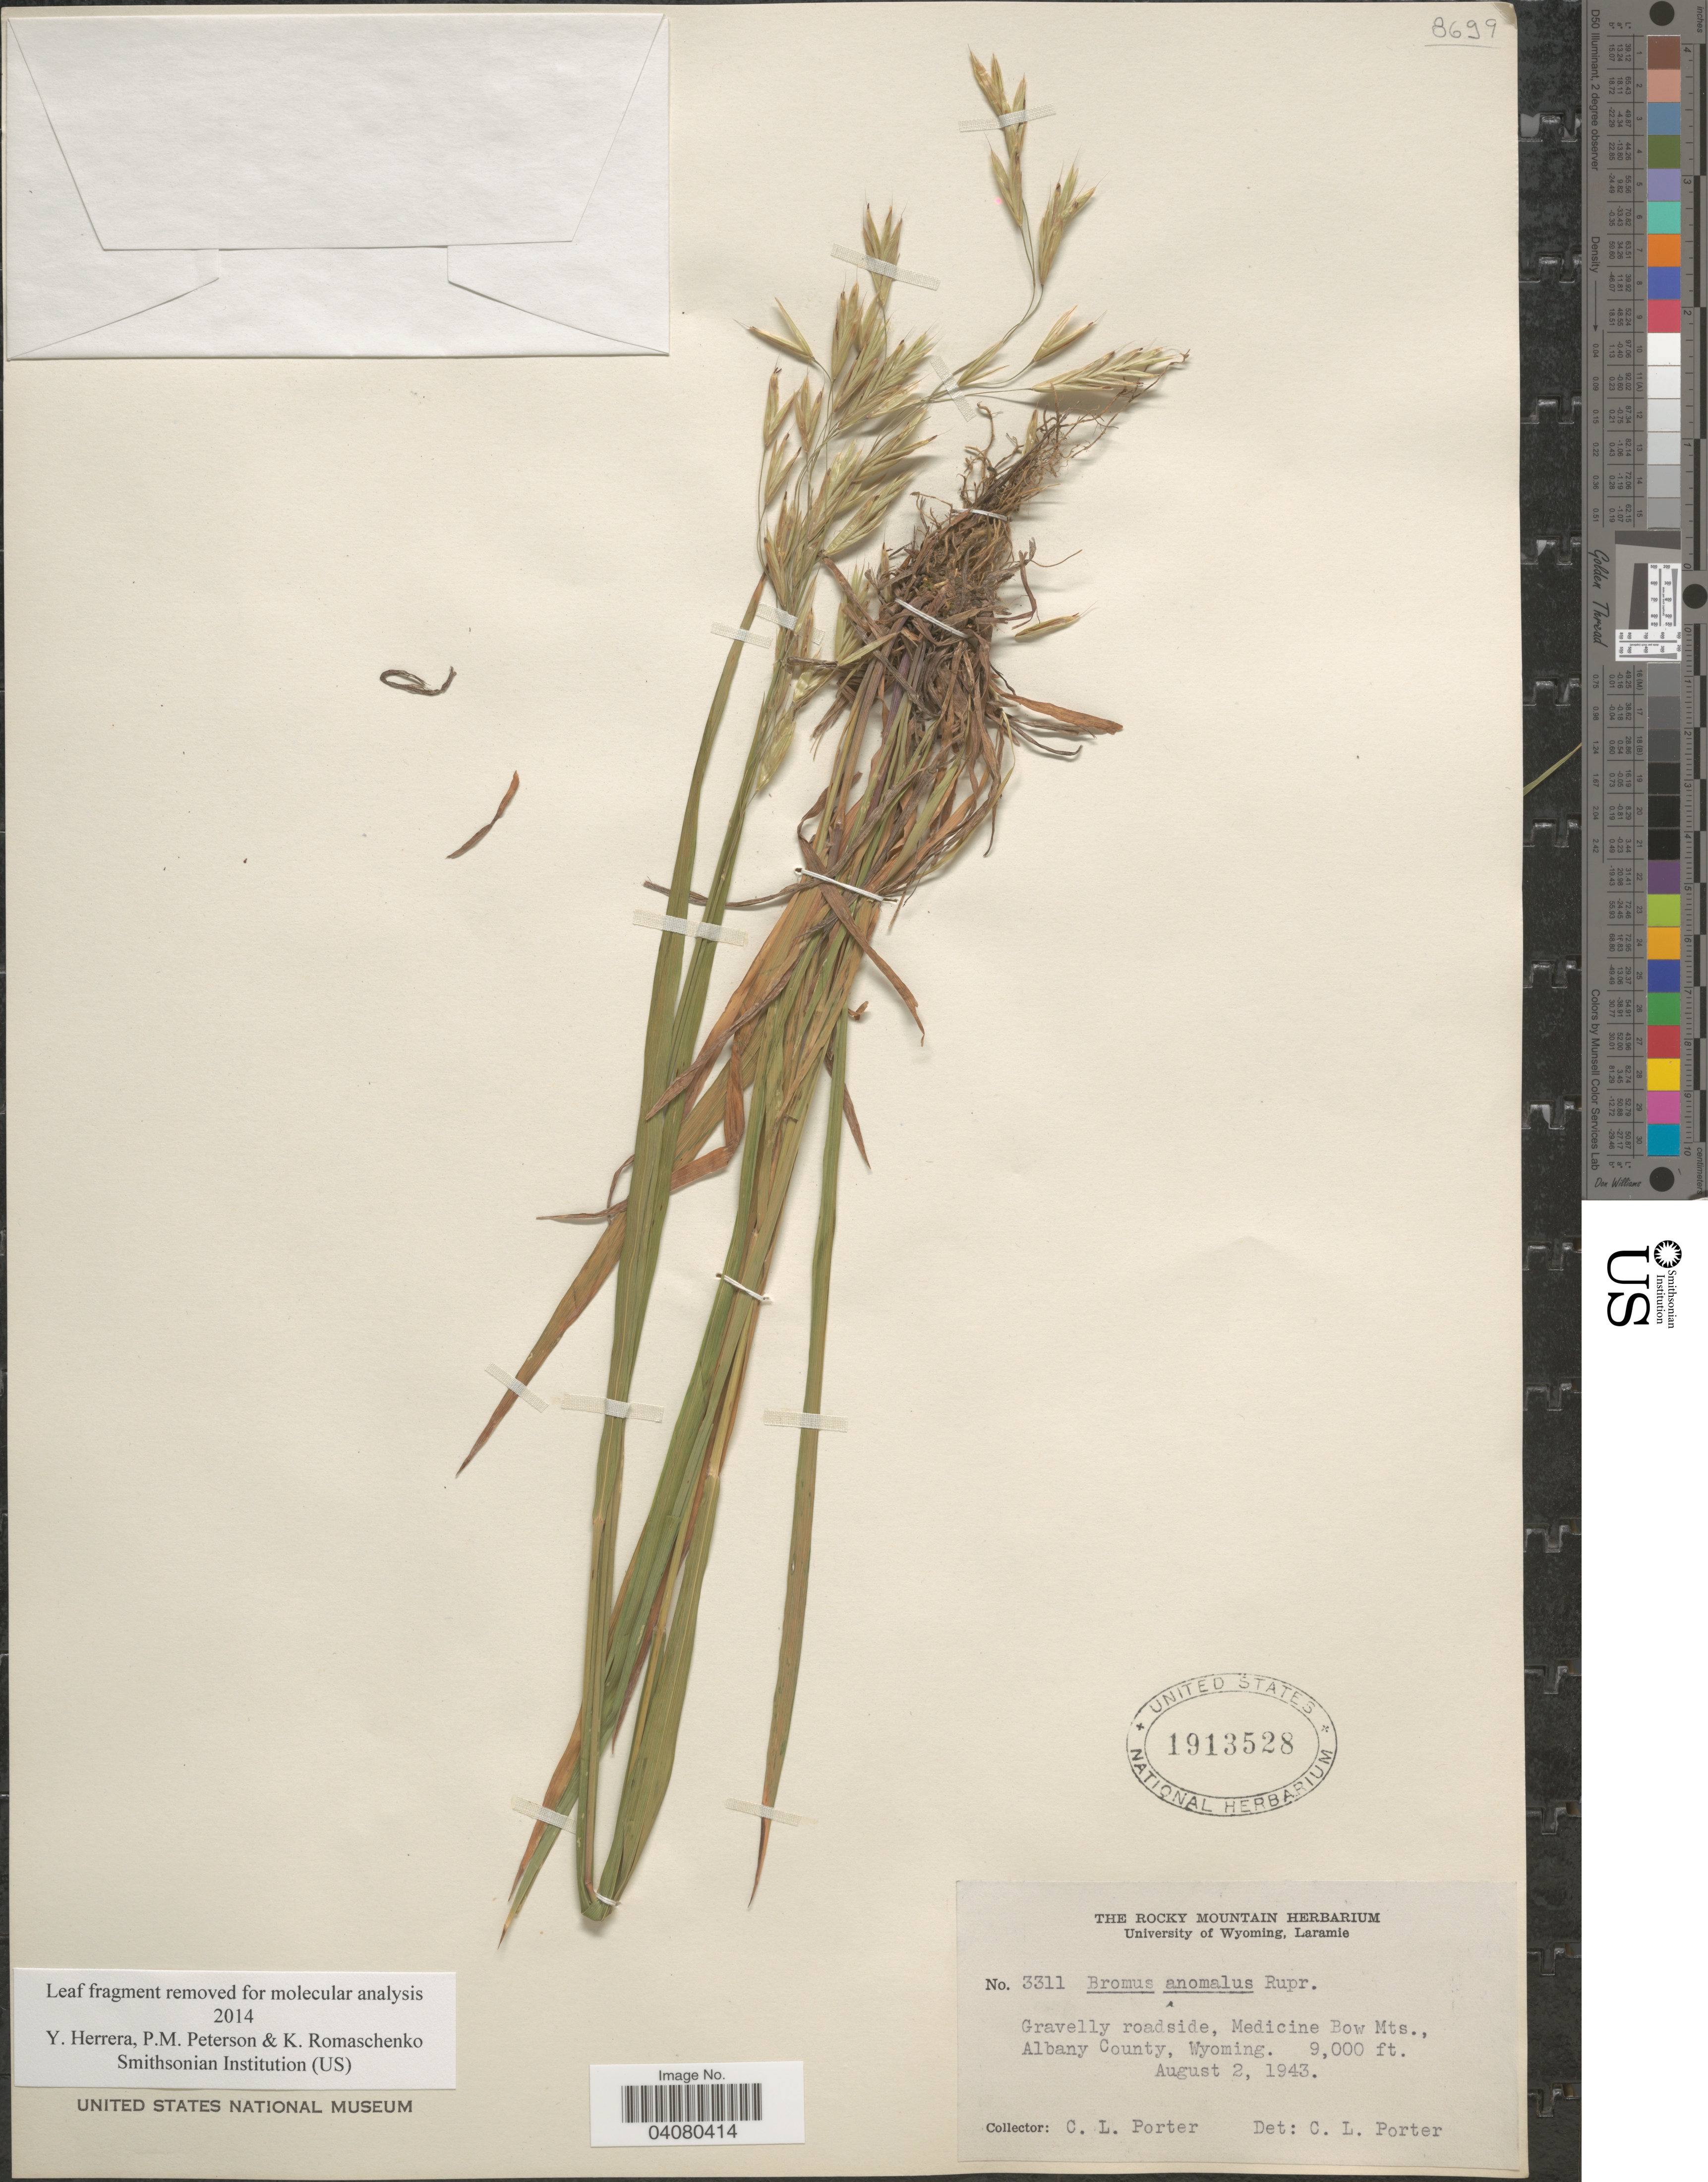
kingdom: Plantae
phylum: Tracheophyta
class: Liliopsida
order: Poales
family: Poaceae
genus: Bromus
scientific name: Bromus anomalus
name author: Rupr. ex E. Fourn.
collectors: C. L. Porter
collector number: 3311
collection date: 1943-08-02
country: United States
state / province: Wyoming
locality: Gravelly roadside, Medicine Bow Mts.,Albany County.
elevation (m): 2743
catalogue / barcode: US 1913528